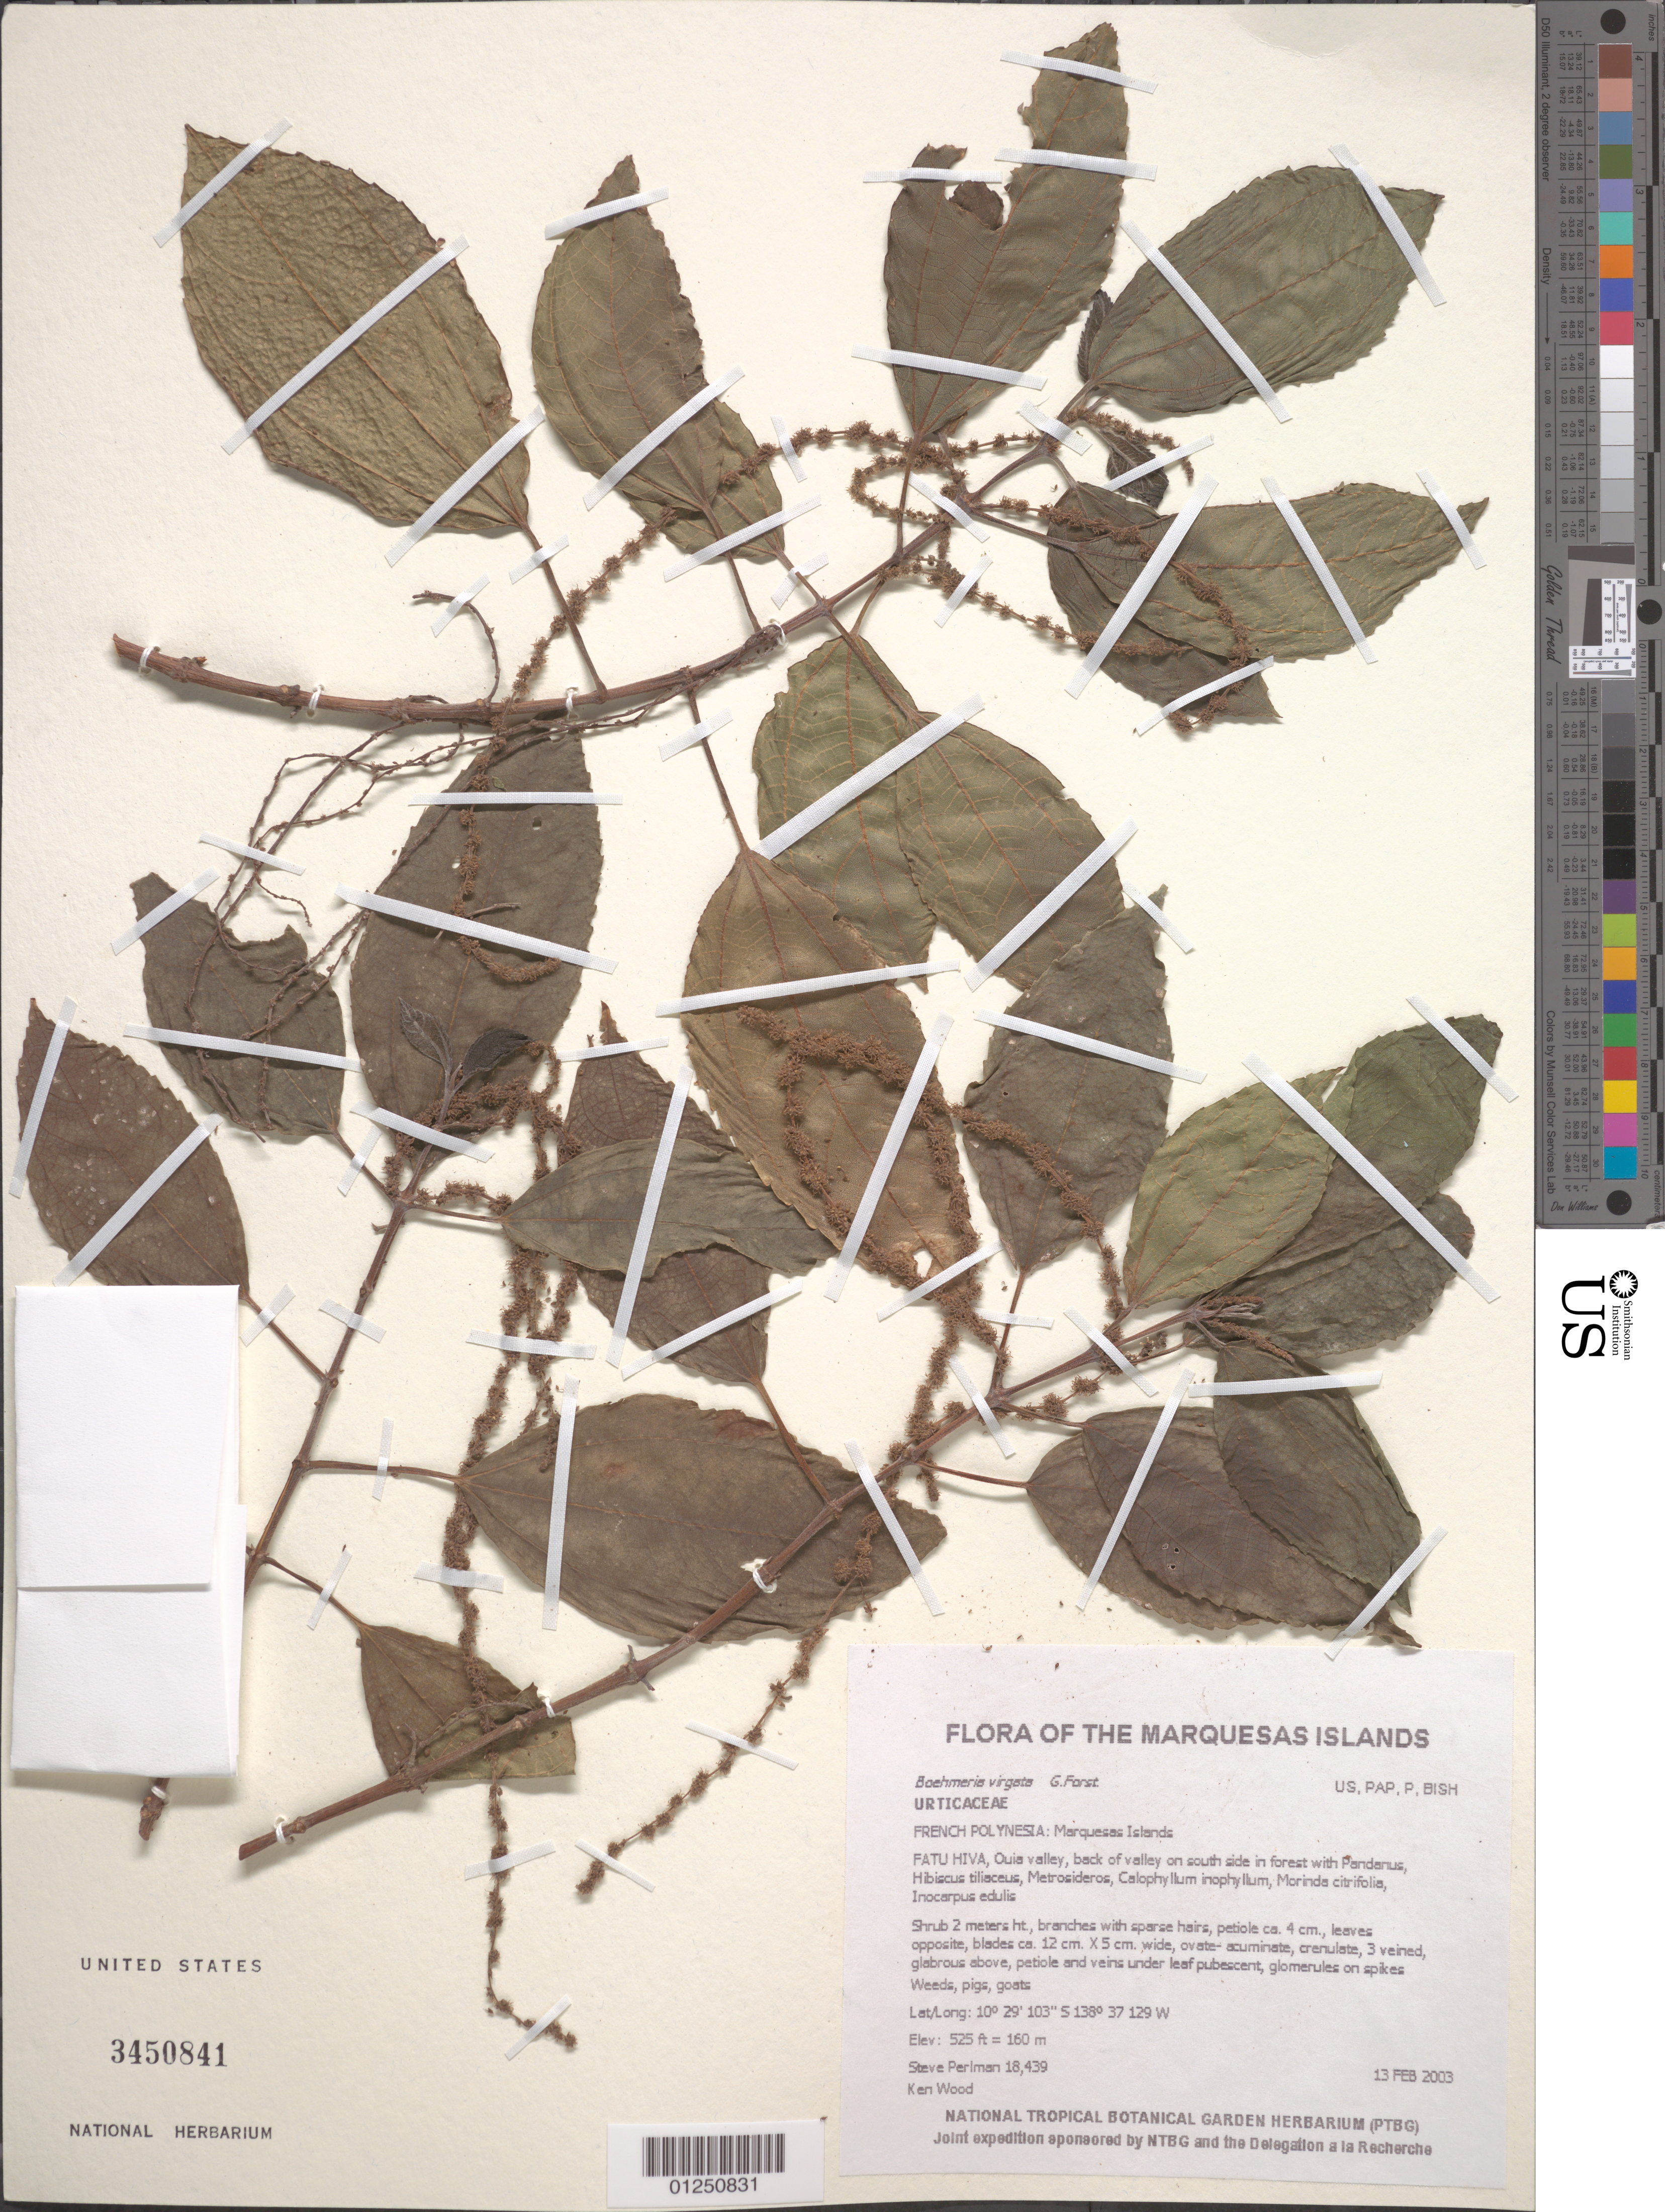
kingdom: Plantae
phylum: Tracheophyta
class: Magnoliopsida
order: Rosales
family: Urticaceae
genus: Boehmeria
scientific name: Boehmeria virgata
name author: (G. Forst.) Guill.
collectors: S. P. Perlman & K. R. Wood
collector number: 18439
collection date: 2003-02-13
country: French Polynesia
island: Fatu Hiva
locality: Ouia valley, back of valley on south side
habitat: In forest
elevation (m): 160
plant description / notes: Weeds, pigs, goats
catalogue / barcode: US 3450841